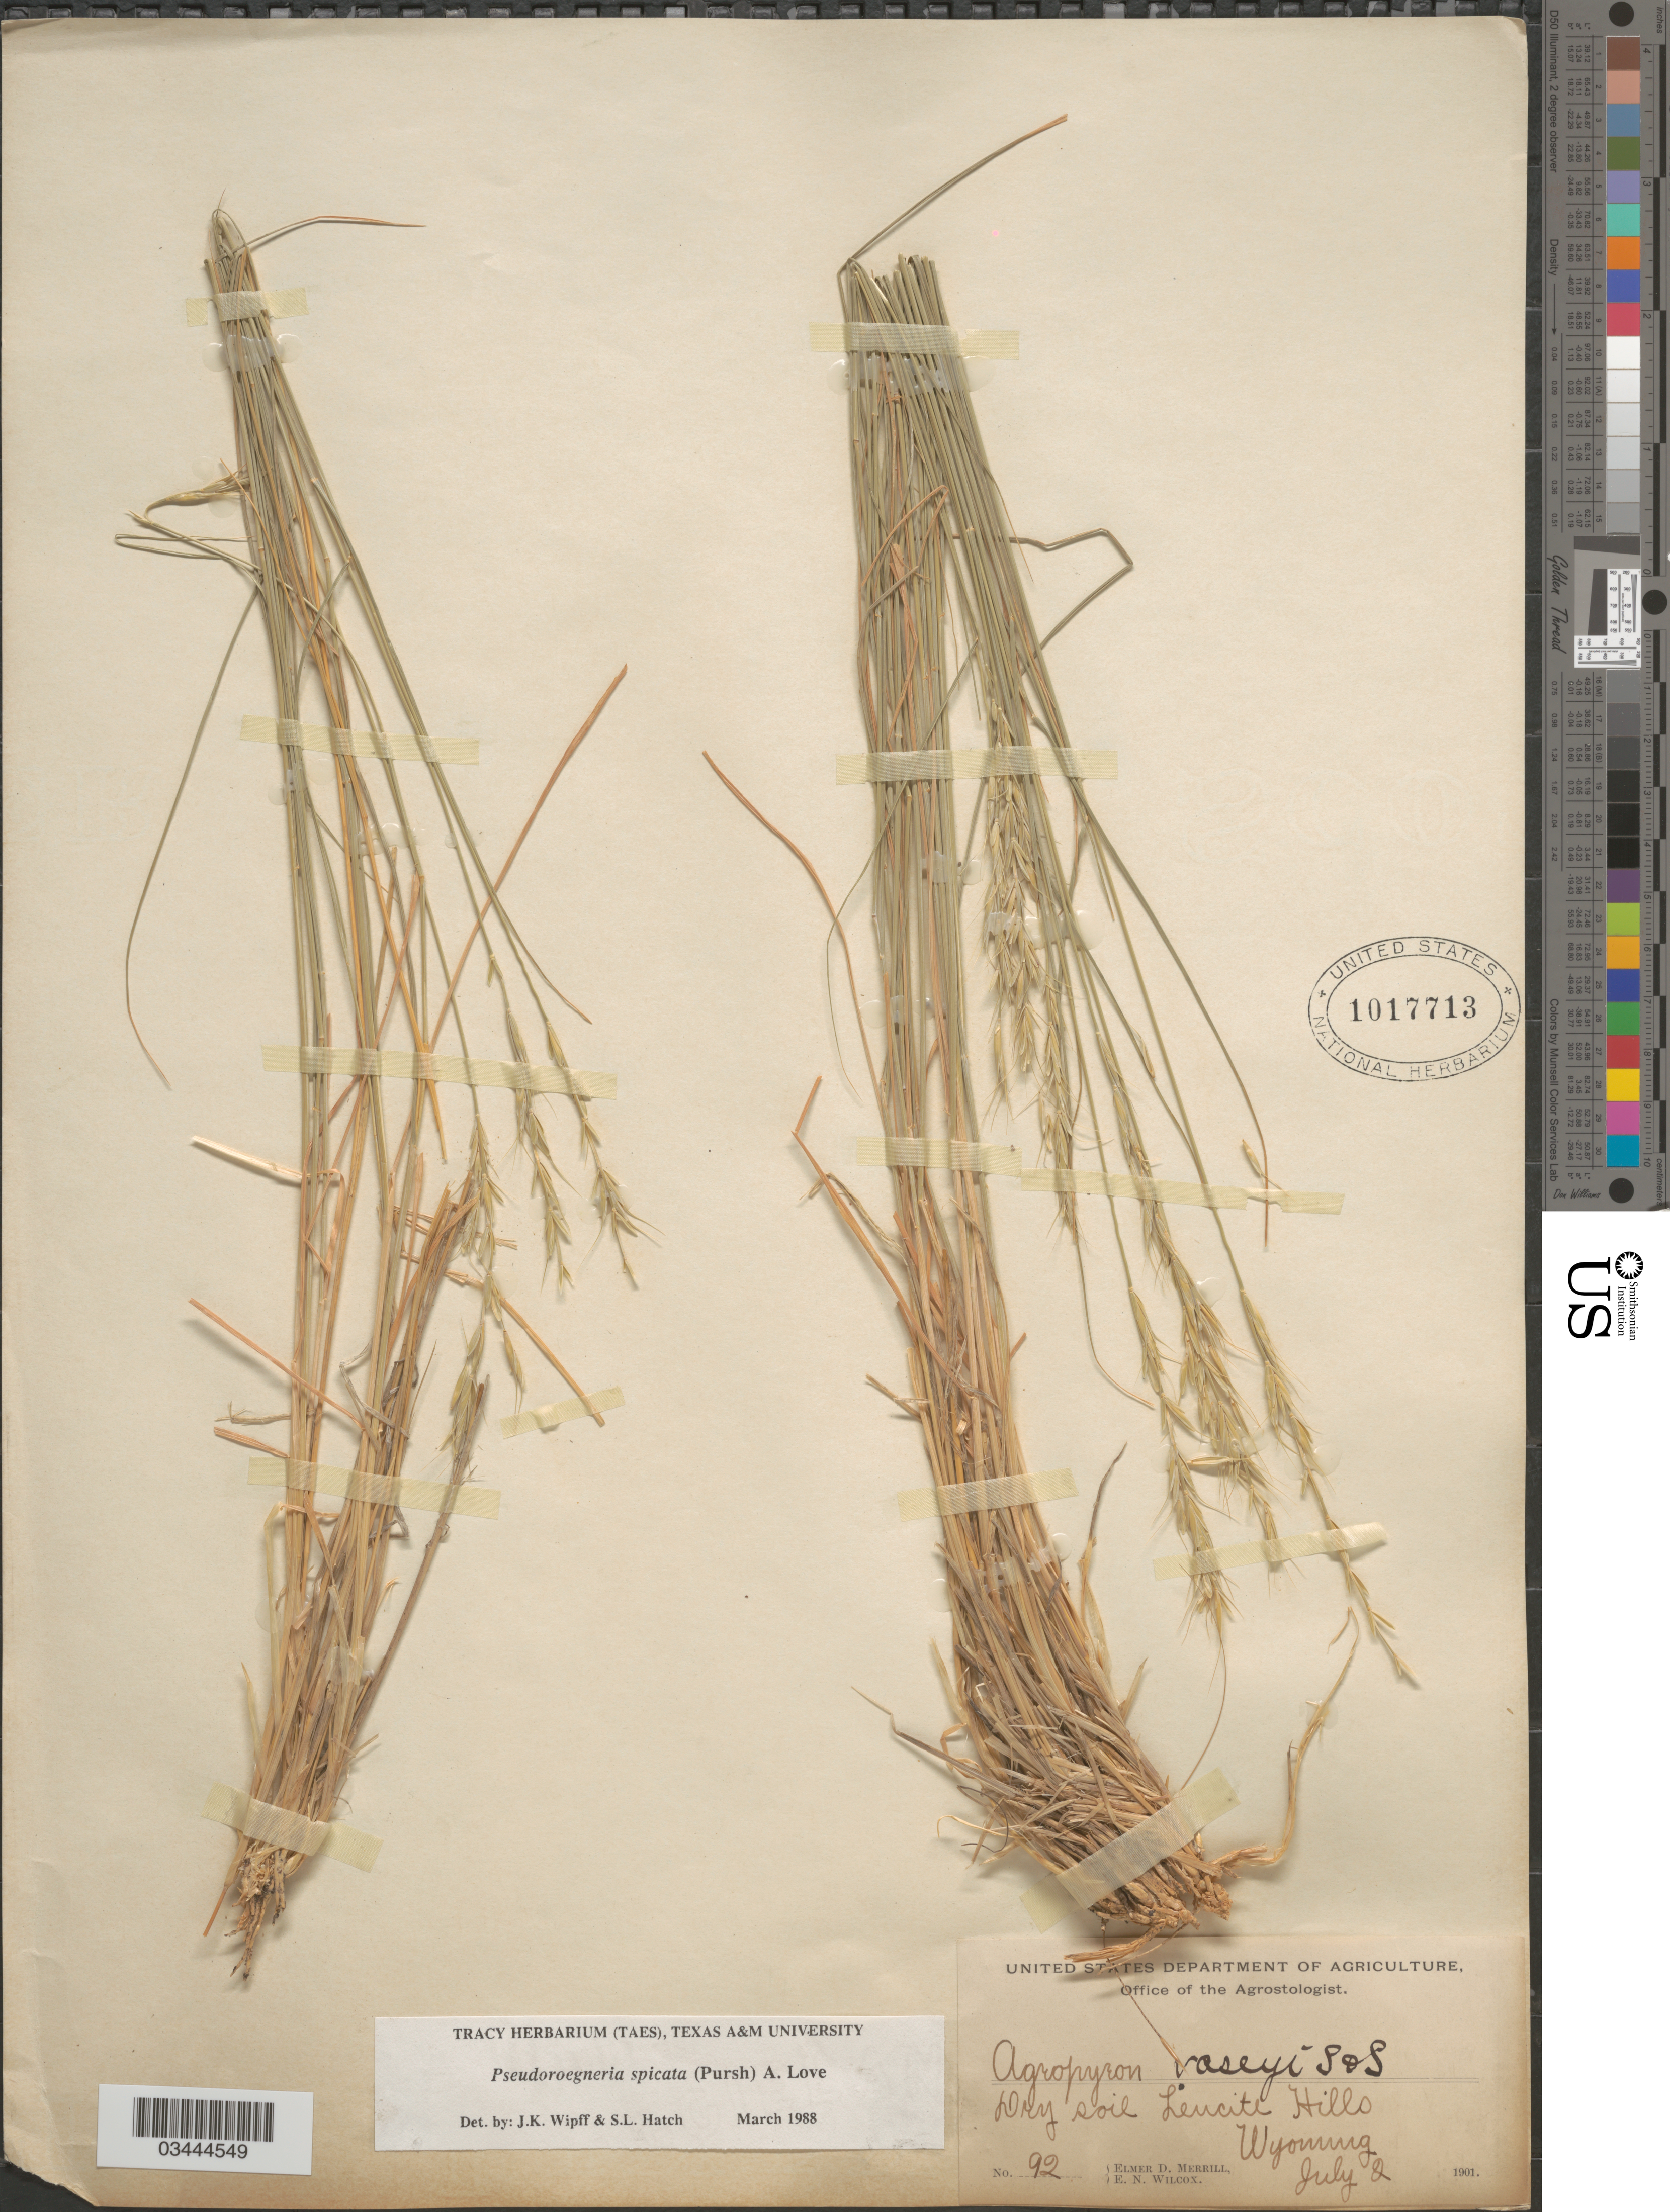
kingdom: Plantae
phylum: Tracheophyta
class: Liliopsida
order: Poales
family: Poaceae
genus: Pseudoroegneria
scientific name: Pseudoroegneria spicata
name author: (Pursh) Á. Löve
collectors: E. D. Merrill & E. Wilcox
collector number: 92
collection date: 1901-07-02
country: United States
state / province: Wyoming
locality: Dry soil Leucite Hills.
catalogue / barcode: US 1017713